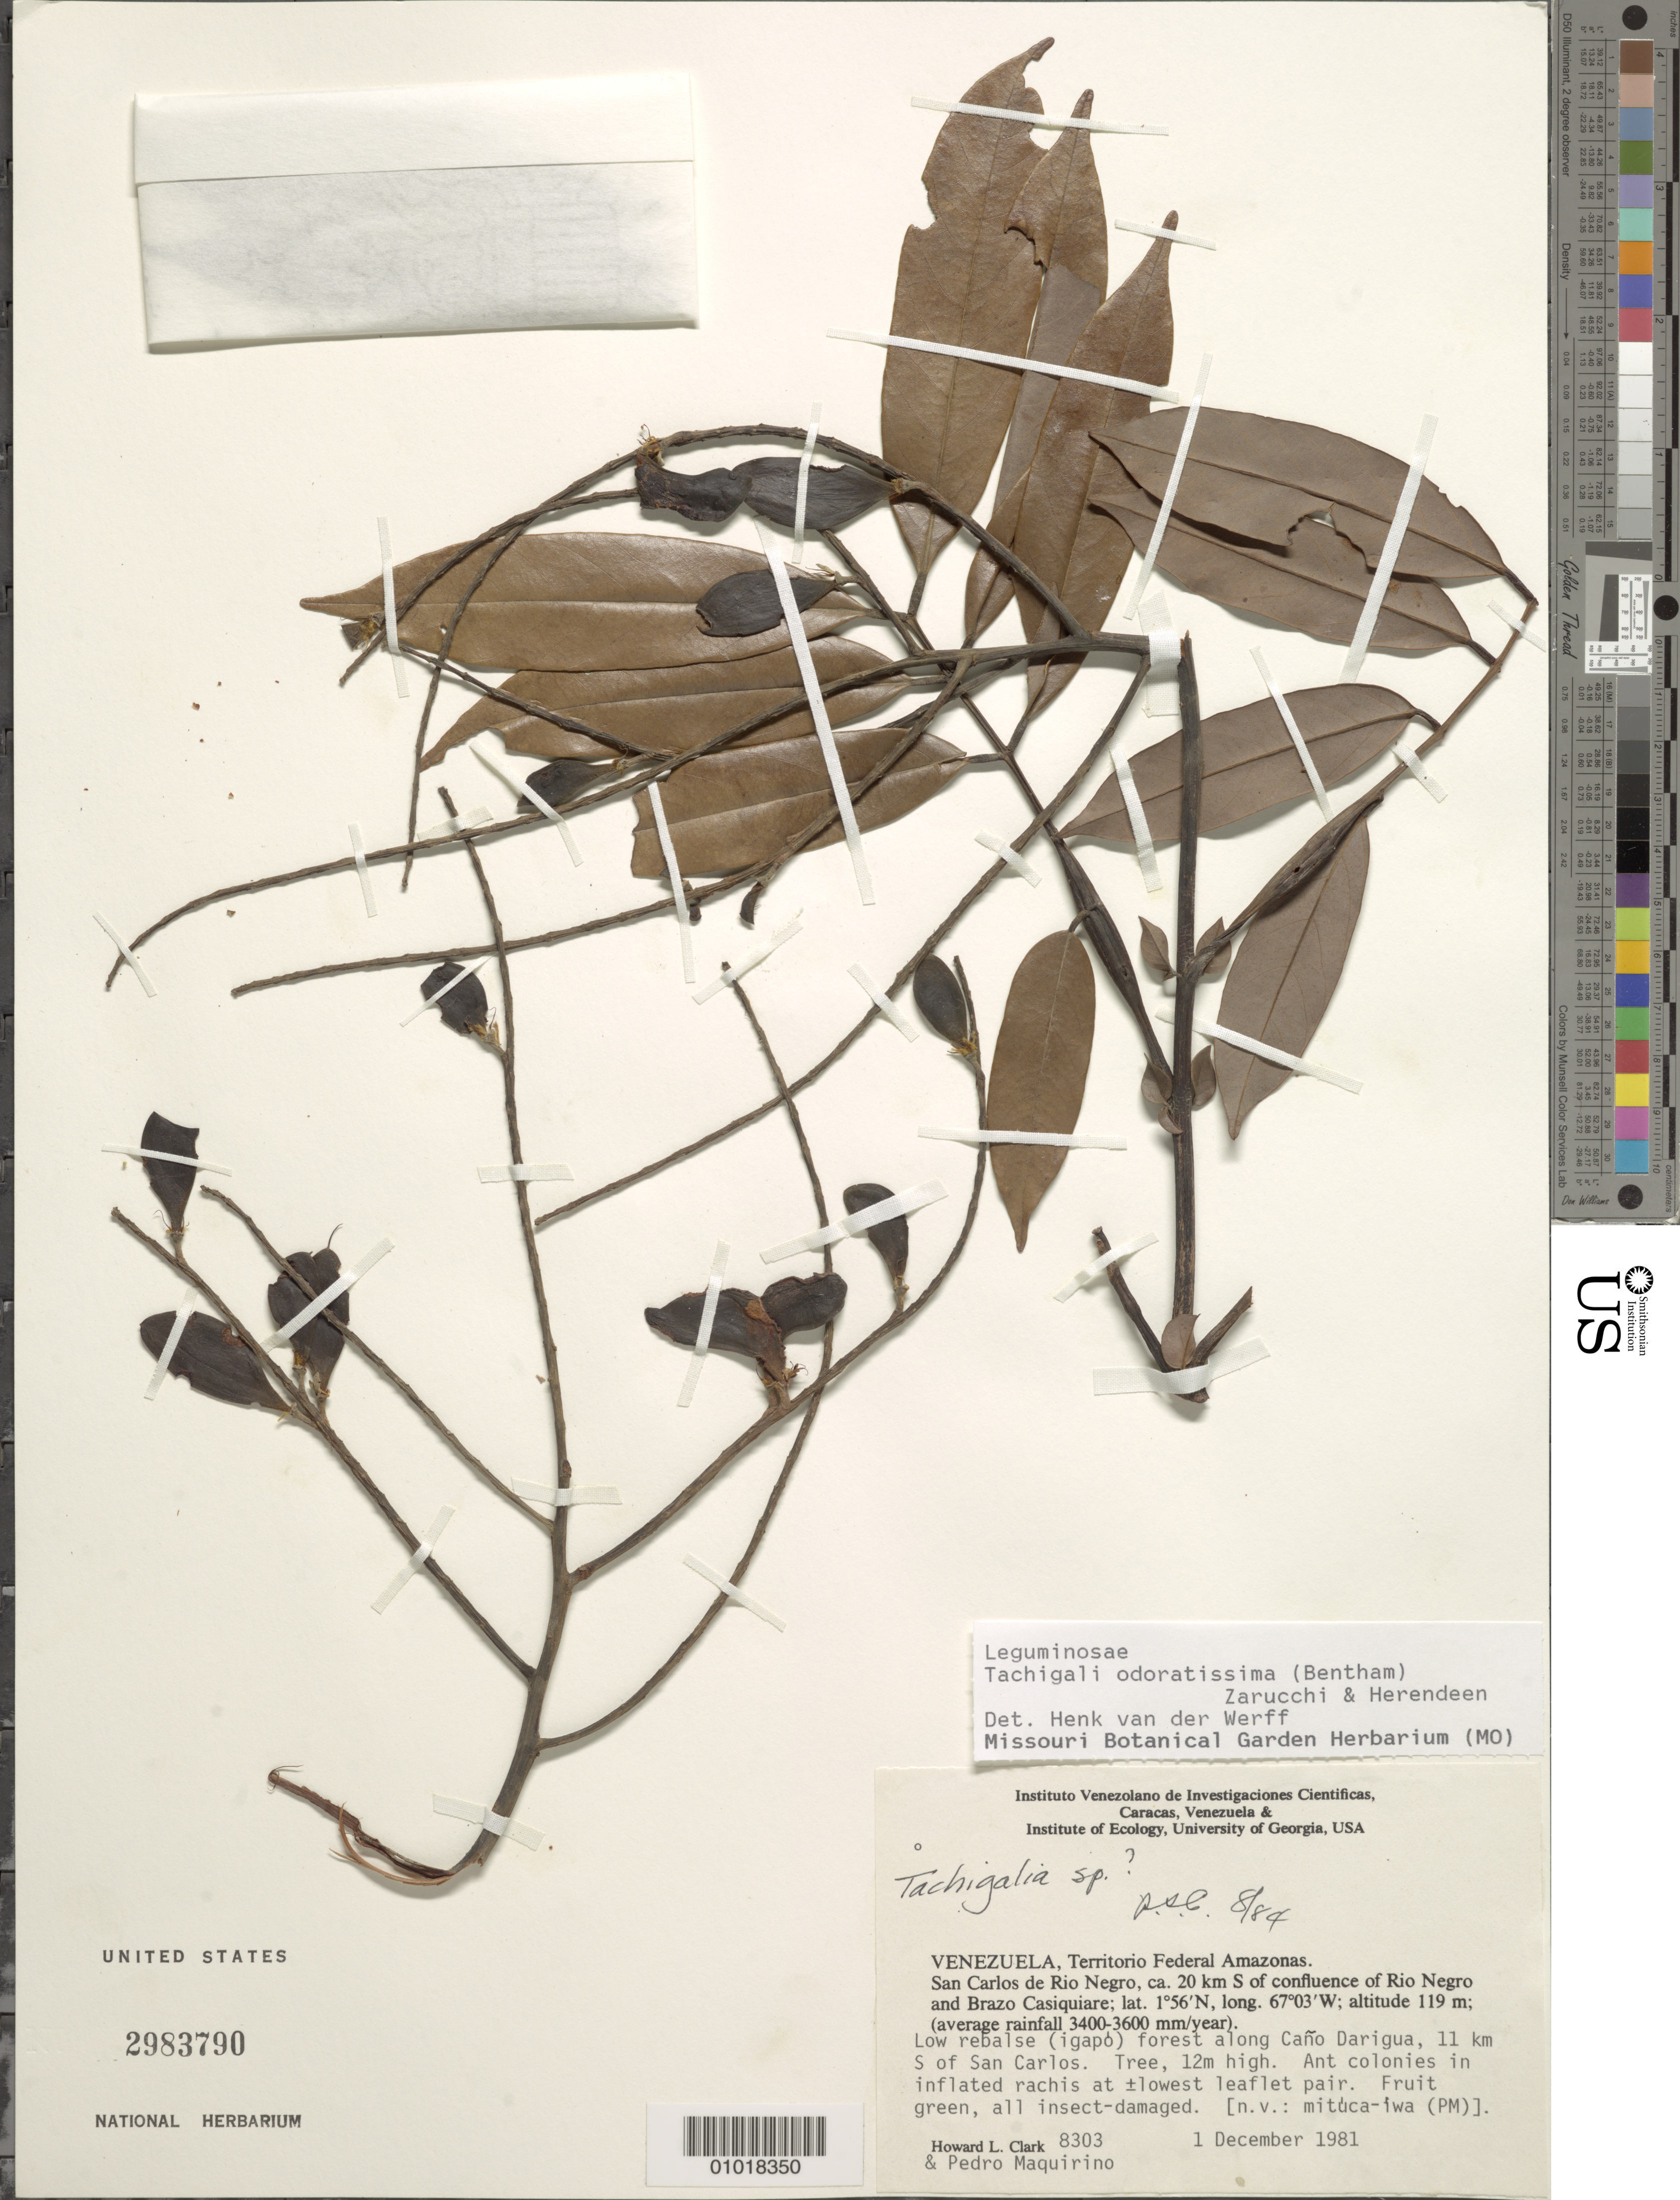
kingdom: Plantae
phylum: Tracheophyta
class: Magnoliopsida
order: Fabales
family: Fabaceae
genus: Tachigali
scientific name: Tachigali odoratissima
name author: (Benth. ex Spruce) Zarucchi & Herend.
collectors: H. L. Clark & P. Maquirino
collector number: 8303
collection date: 1981-12-01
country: Venezuela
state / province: Amazonas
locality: Territorio Federal. San Carlos de Rio Negro, ca. 20 km S of confluence of Rio Negro and Brazo Casiquiare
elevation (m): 119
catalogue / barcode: US 2983790